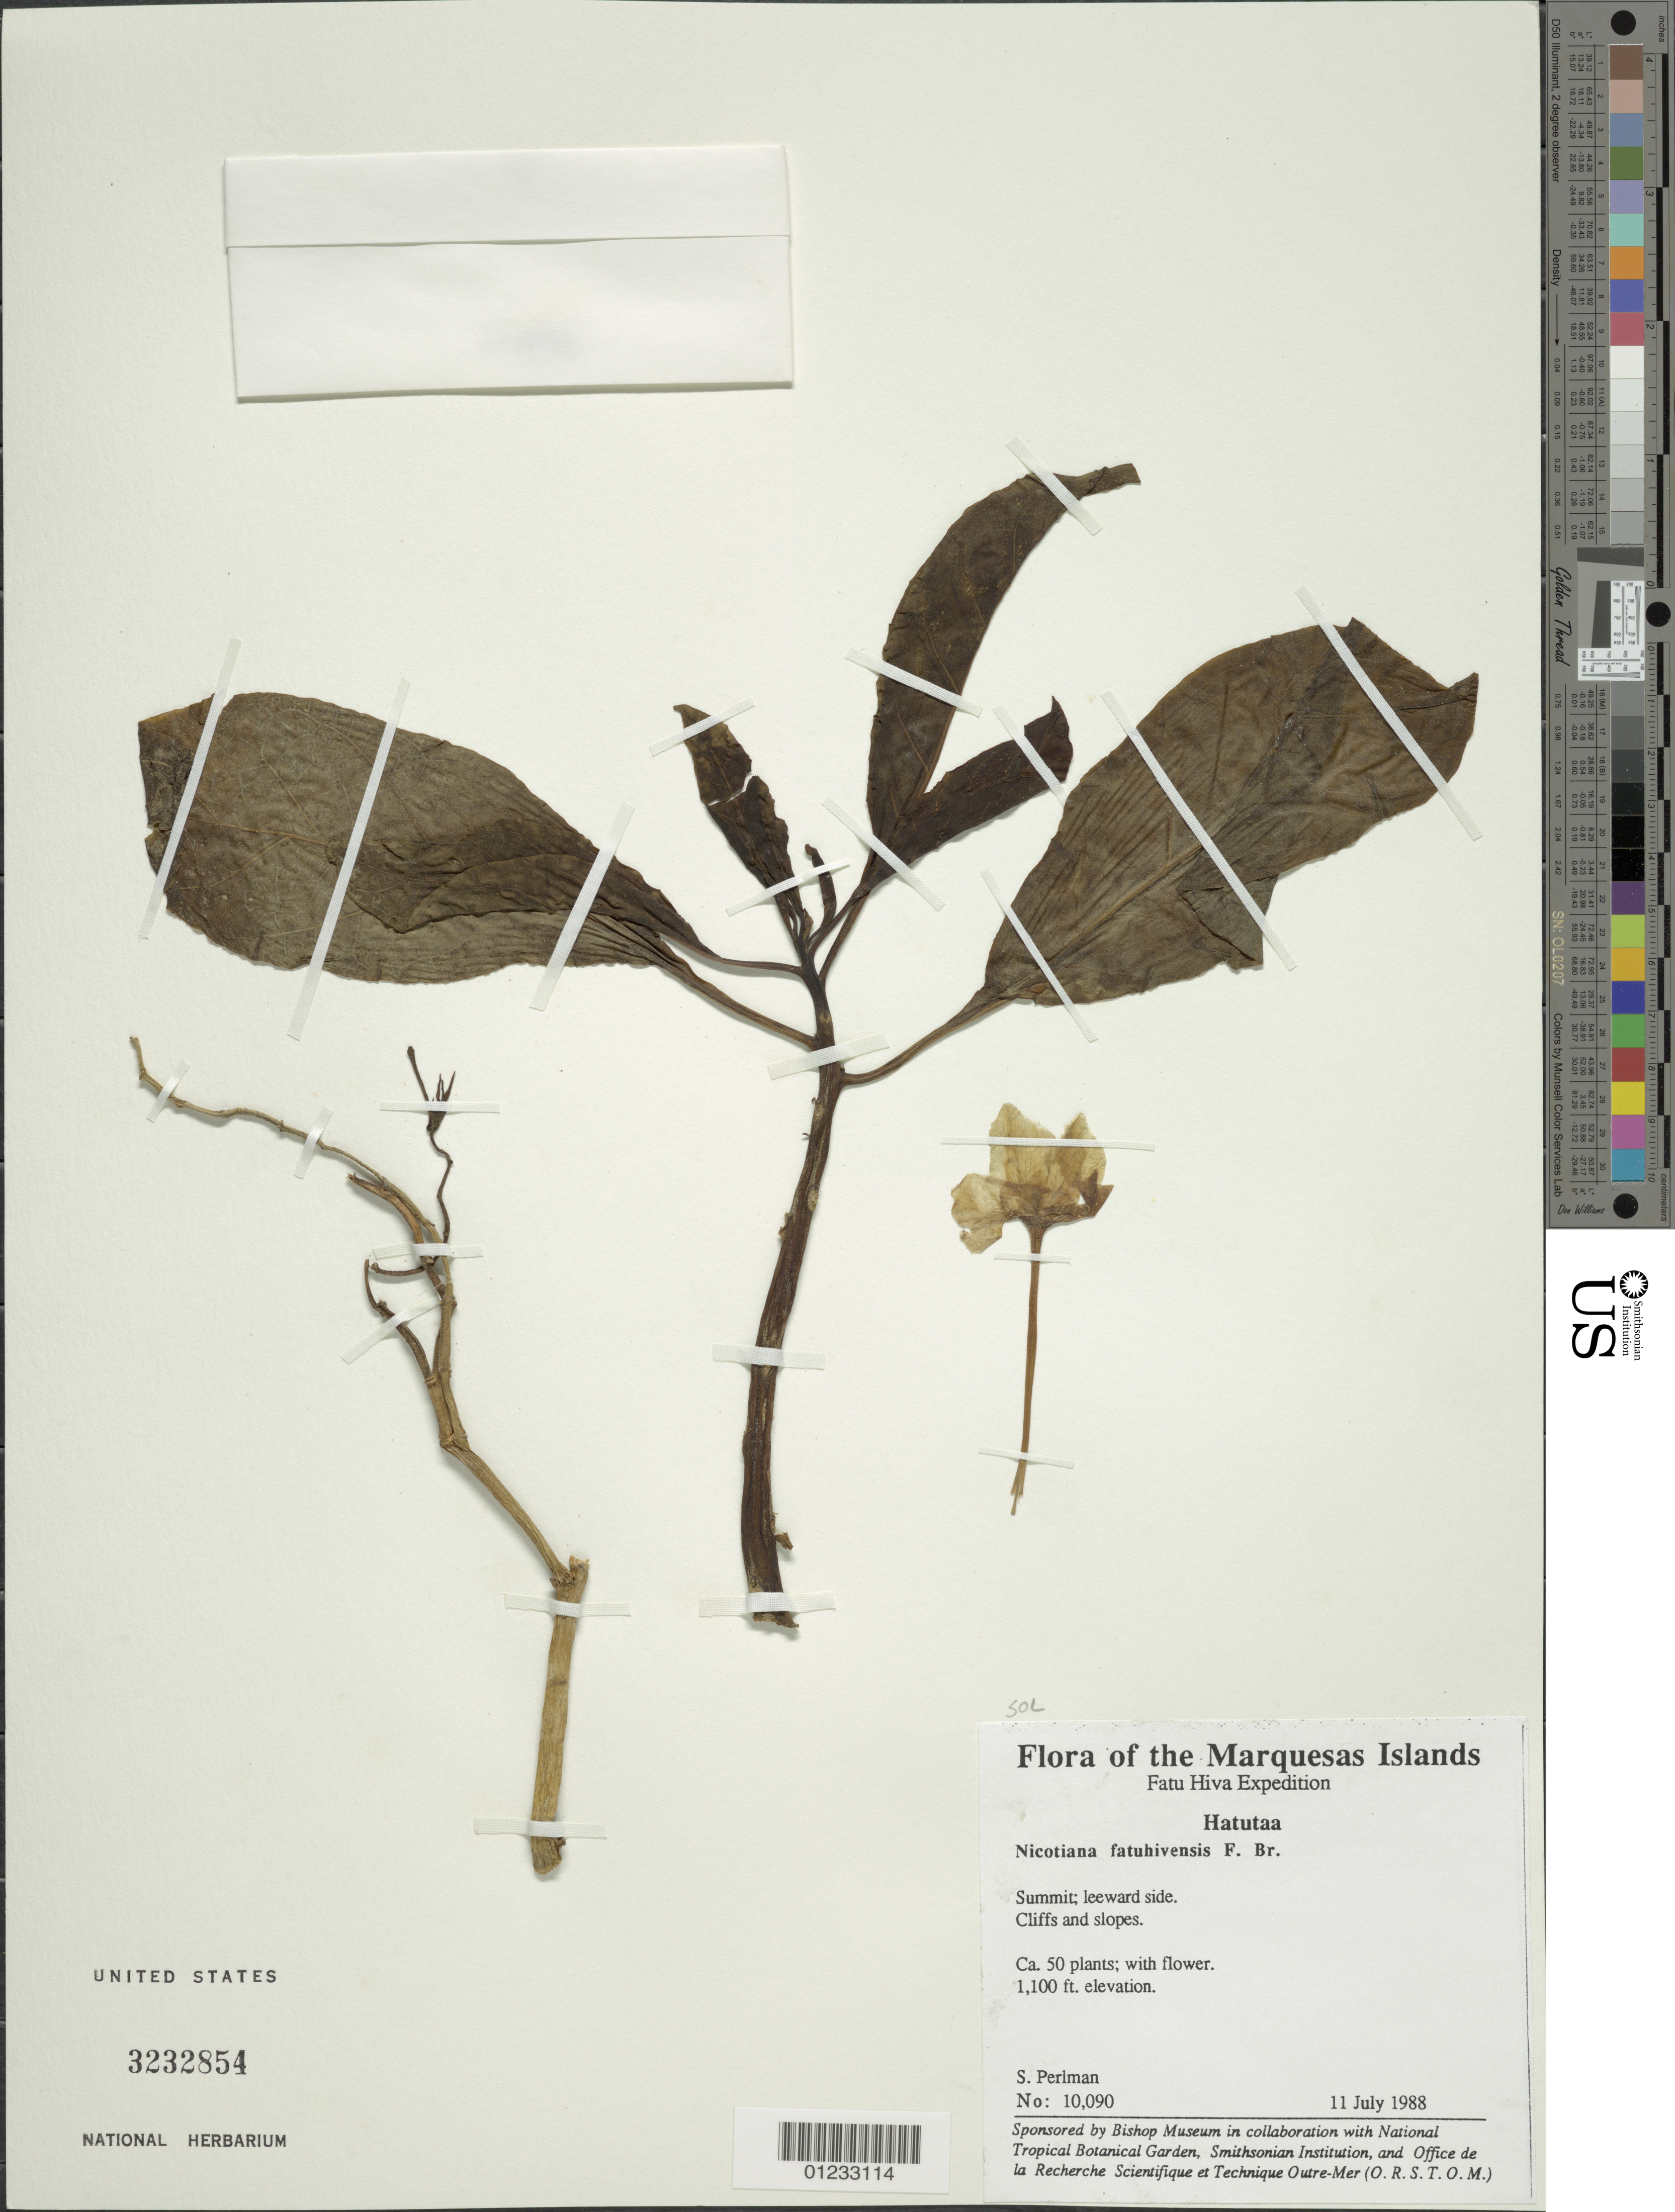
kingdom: Plantae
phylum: Tracheophyta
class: Magnoliopsida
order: Solanales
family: Solanaceae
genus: Nicotiana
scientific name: Nicotiana fatuhivensis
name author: F. Br.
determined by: Wagner, W. L., (BOT), Smithsonian Institution - National Museum of Natural History (UNITED STATES)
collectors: S. P. Perlman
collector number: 10090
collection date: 1988-07-11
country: French Polynesia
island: Hatutaa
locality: Summit, leeward side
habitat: Cliffs and slopes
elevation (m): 335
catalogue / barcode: US 3232854